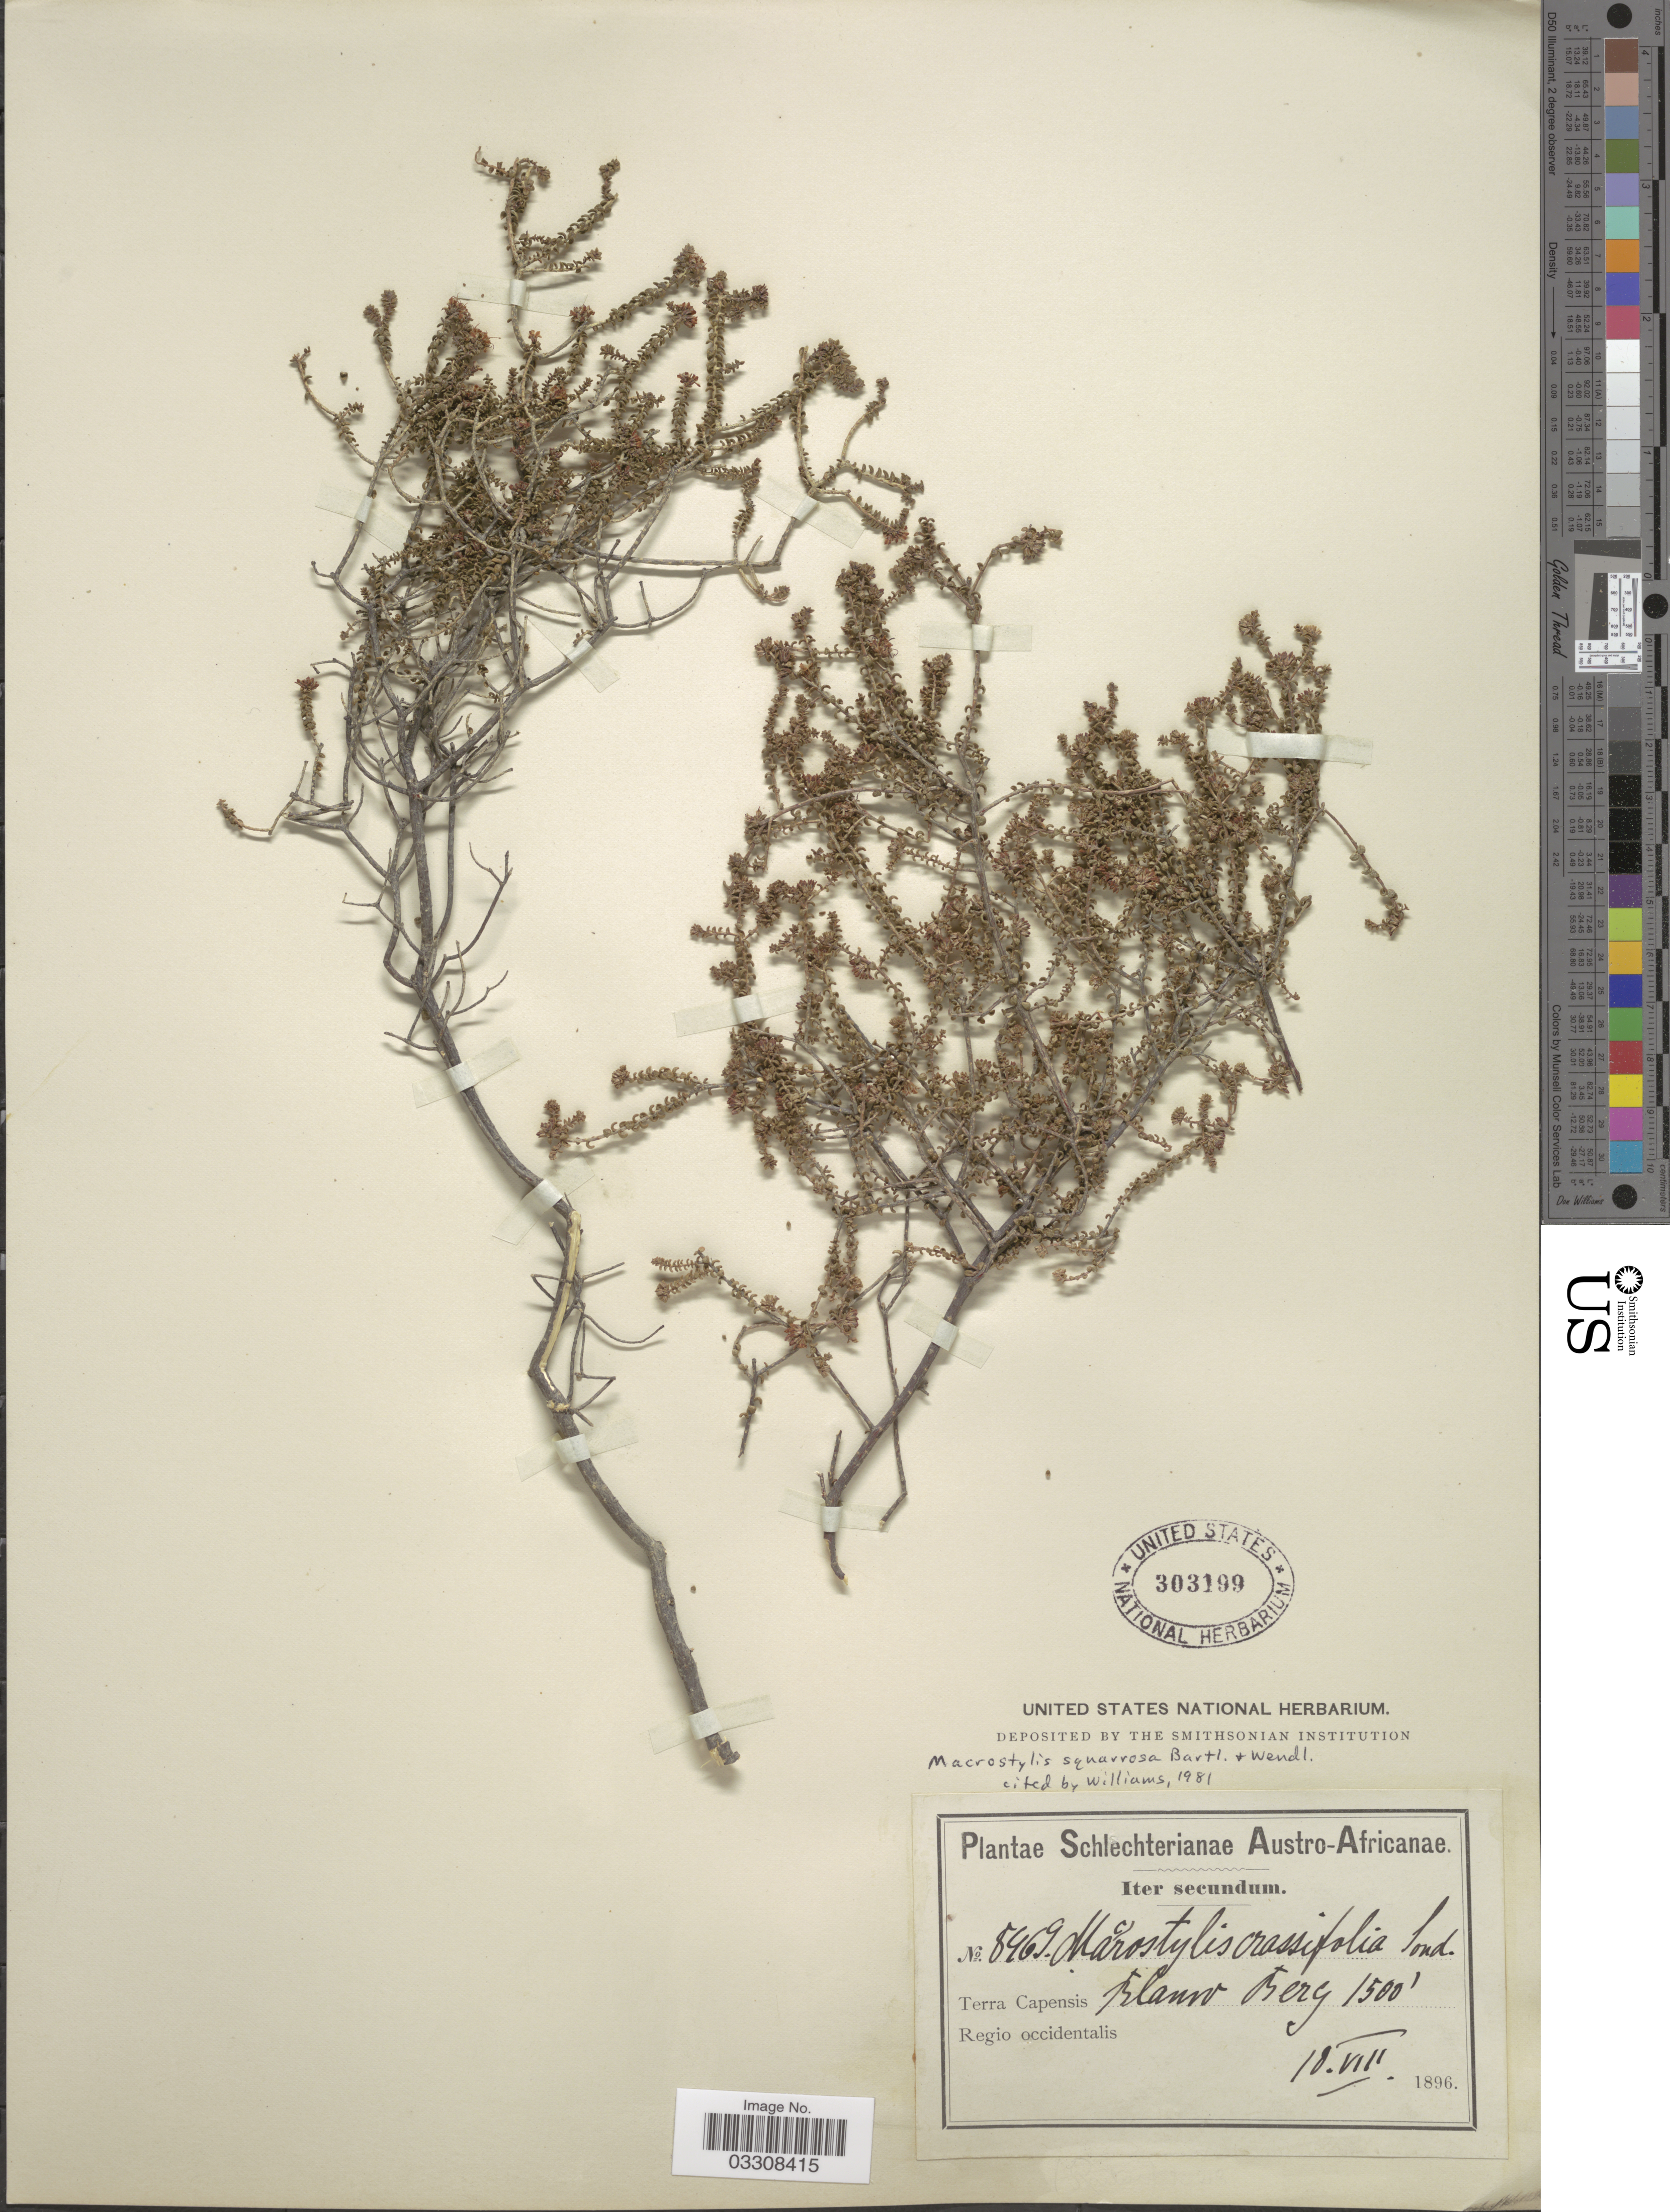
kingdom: Plantae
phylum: Tracheophyta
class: Magnoliopsida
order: Sapindales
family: Rutaceae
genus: Macrostylis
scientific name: Macrostylis squarrosa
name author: Bartl. & H.L. Wendl.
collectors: Schlechter, --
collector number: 8469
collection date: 1896-08-18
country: South Africa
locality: Austro-Africanae. Terra Capensis Blauw Berg. Regio occidentalis.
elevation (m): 457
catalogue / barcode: US 303199